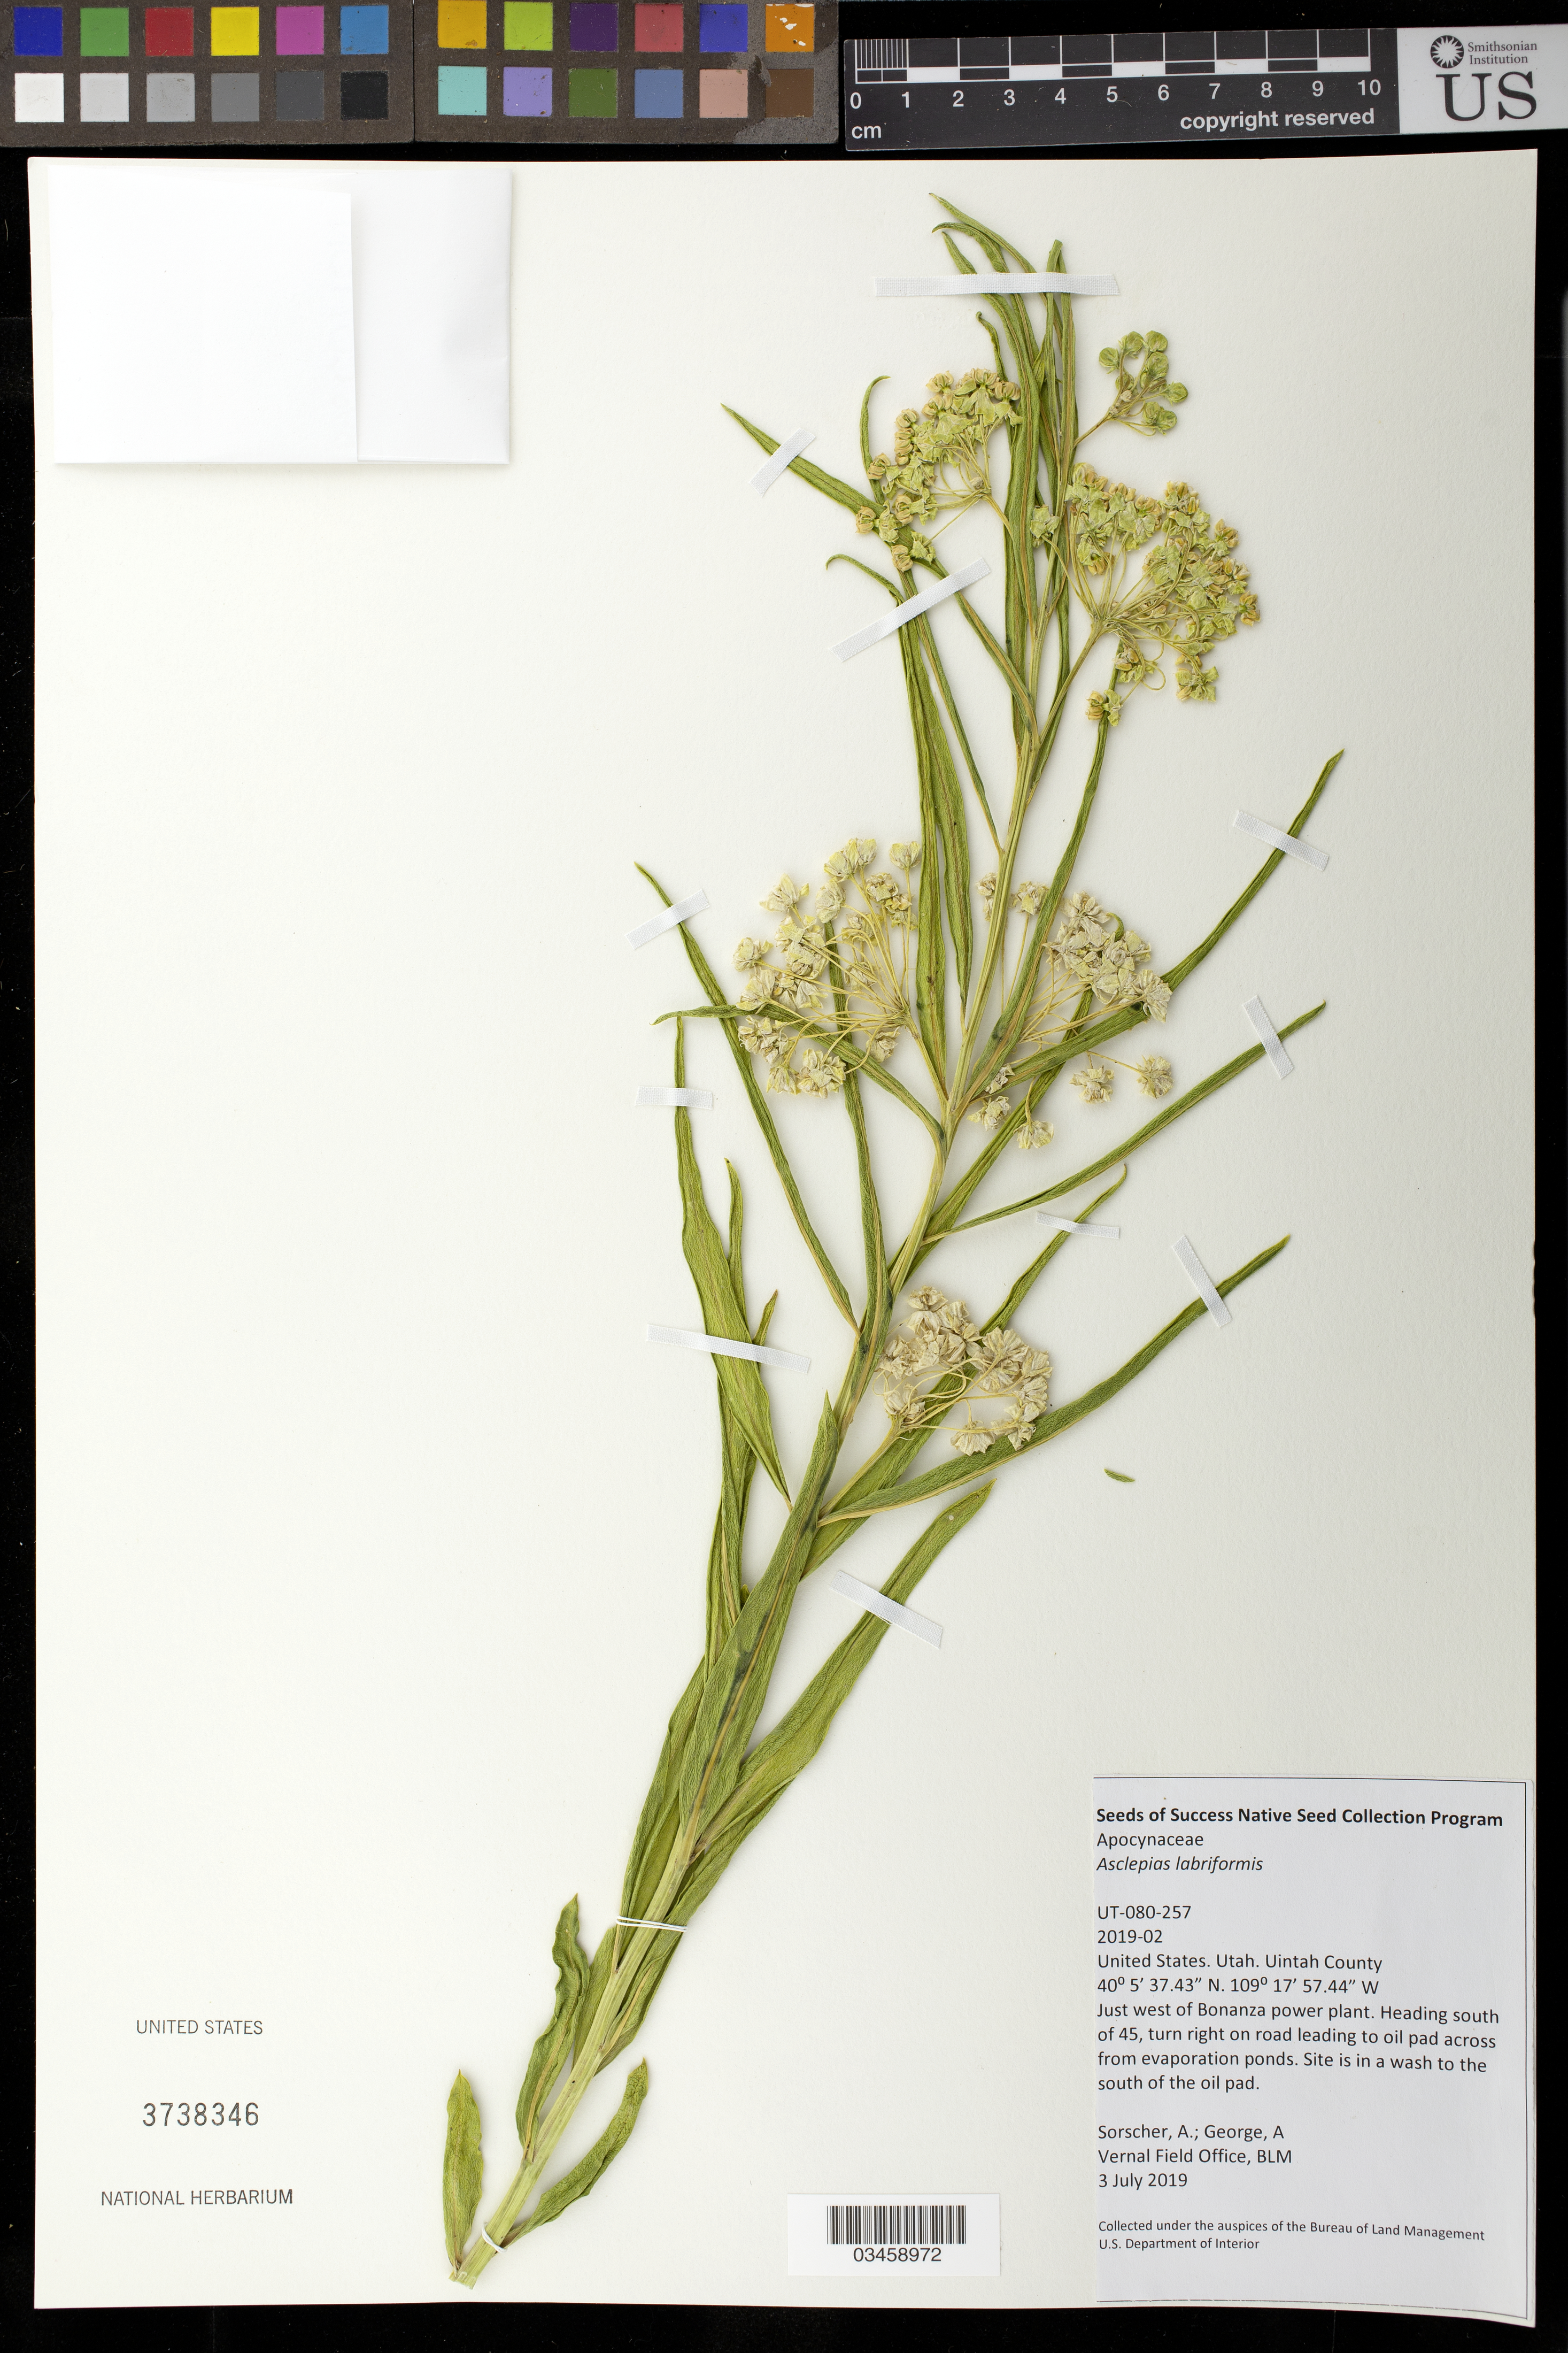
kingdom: Plantae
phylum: Tracheophyta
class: Magnoliopsida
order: Gentianales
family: Apocynaceae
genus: Asclepias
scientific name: Asclepias labriformis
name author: M.E. Jones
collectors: A. Sorscher & A. George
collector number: UT080-257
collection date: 2019-07-03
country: United States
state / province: Utah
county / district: Uintah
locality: W of Bonanza power plant, S of 45, turn right on road leading to oil pad across from evaporation ponds. Site is in a wash to the S of the oil pad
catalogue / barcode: US 3738346